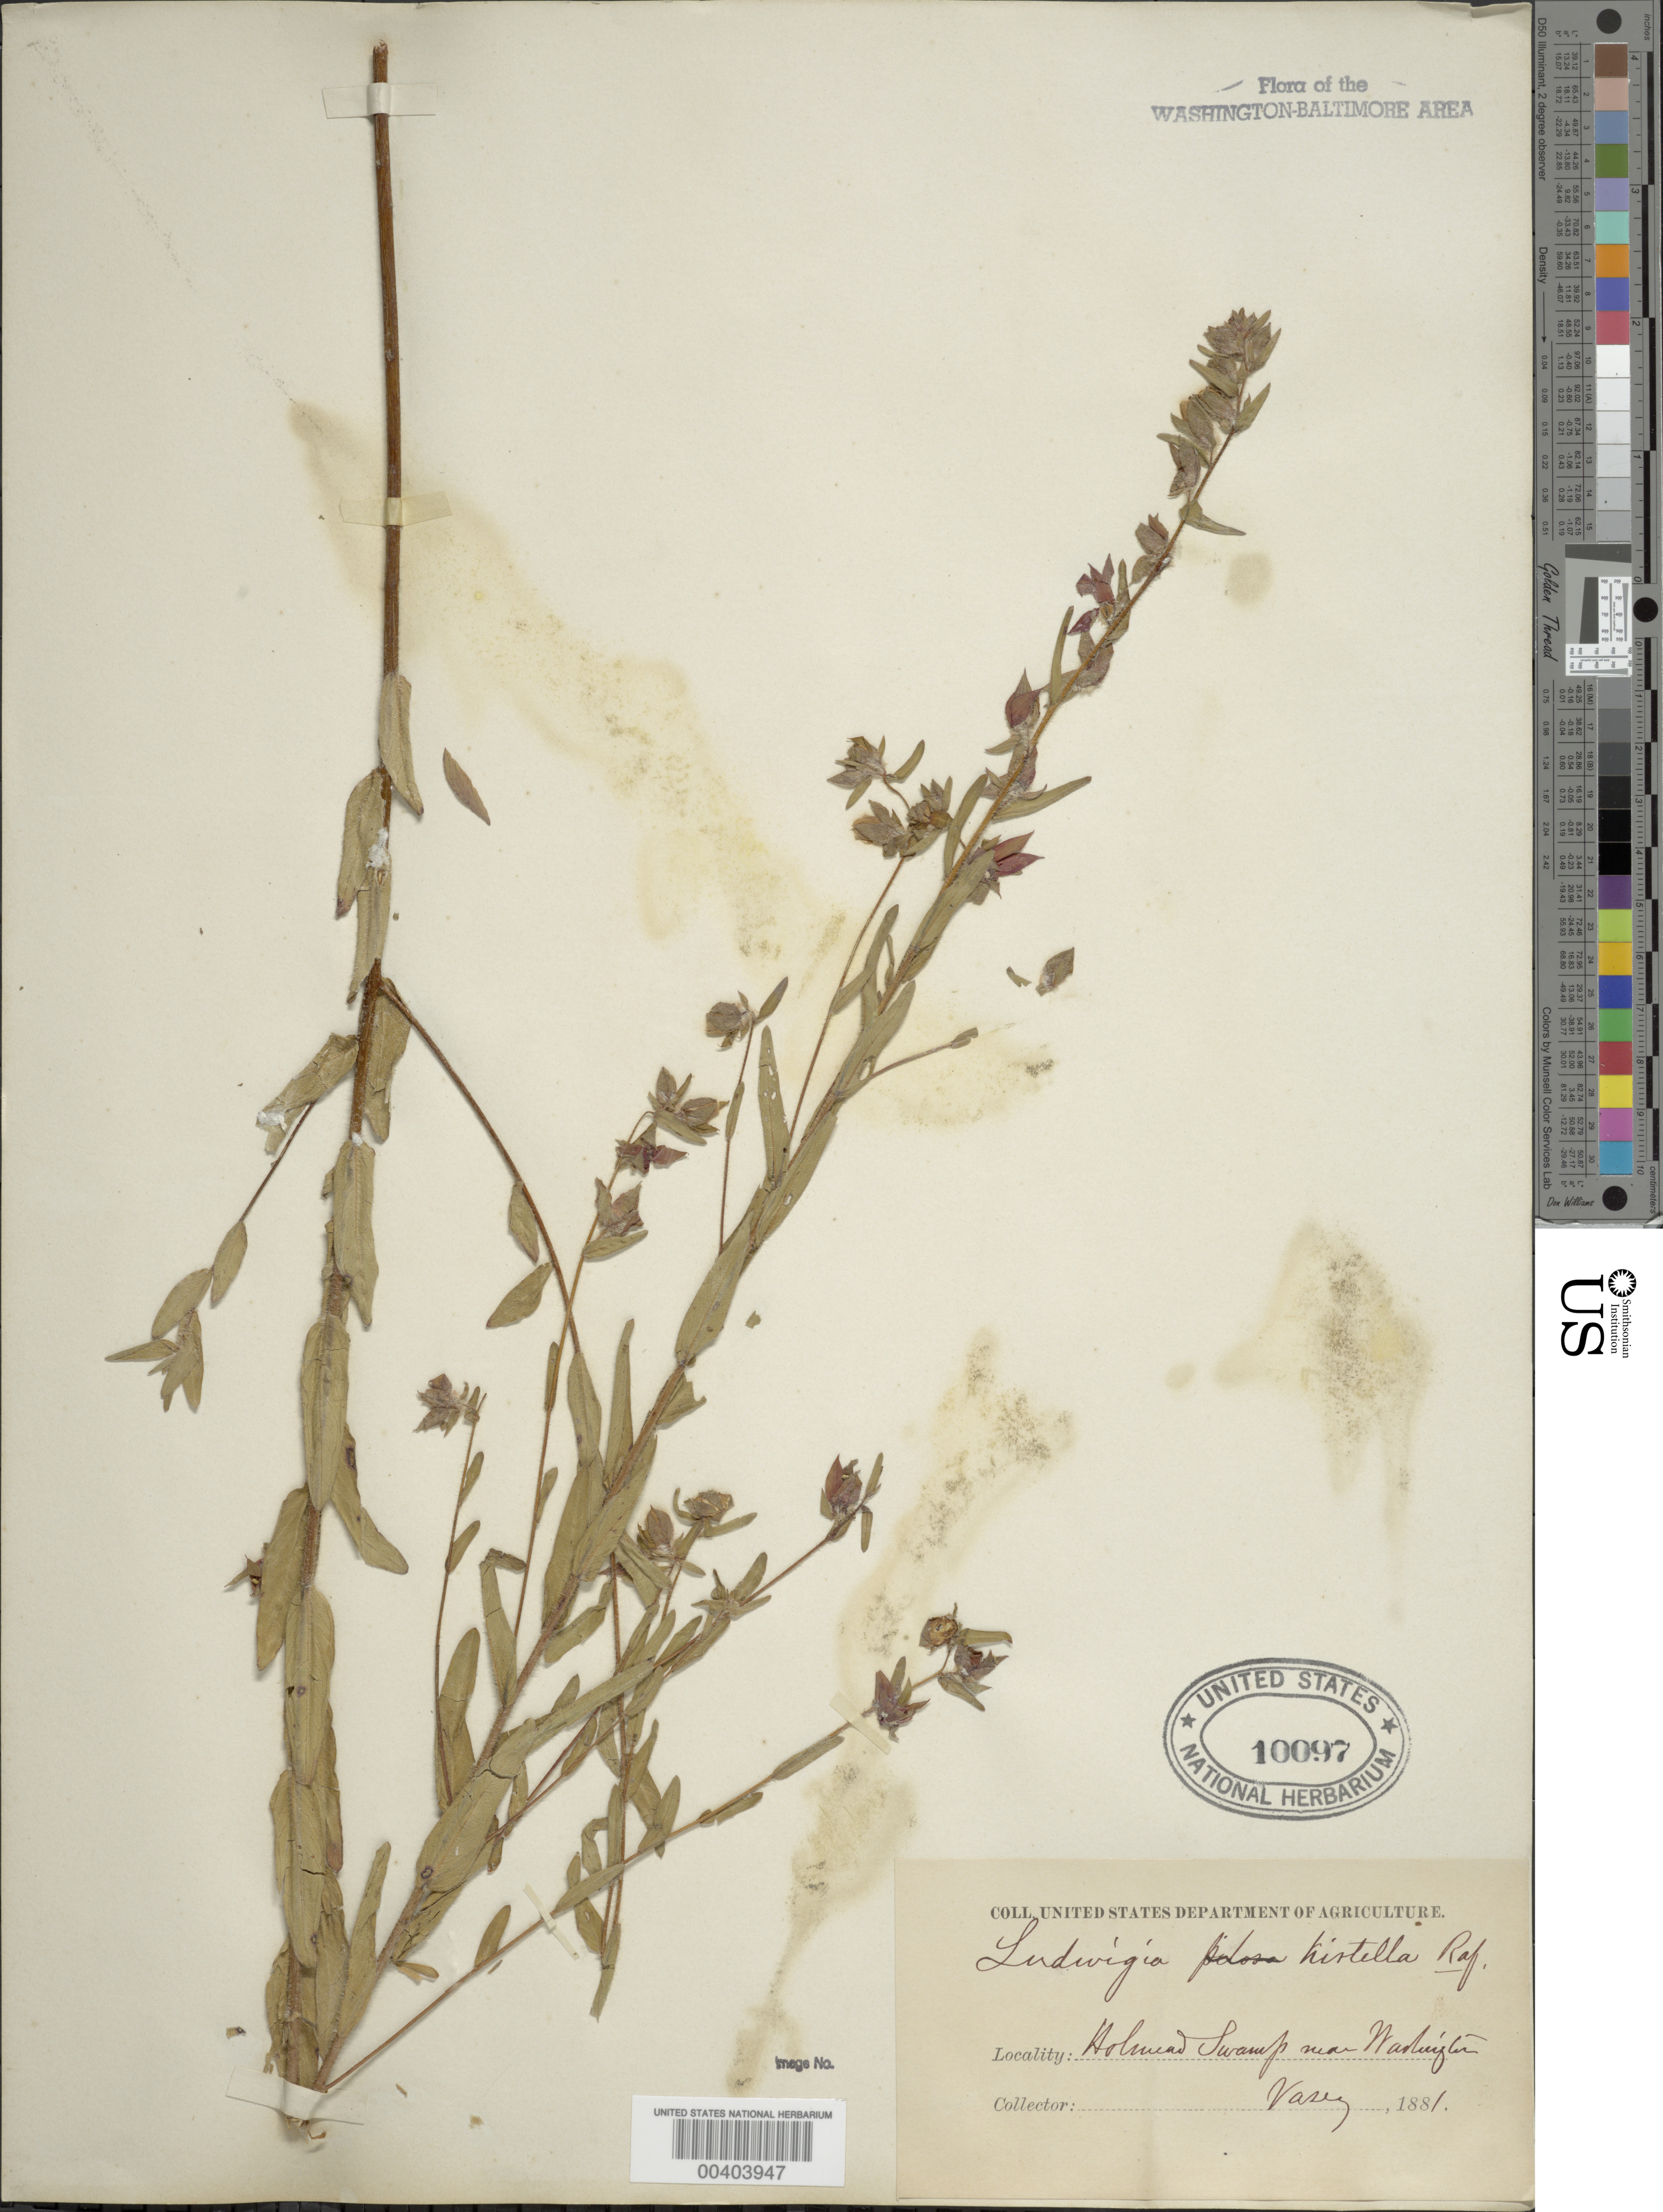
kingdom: Plantae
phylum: Tracheophyta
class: Magnoliopsida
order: Myrtales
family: Onagraceae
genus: Ludwigia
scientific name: Ludwigia hirtella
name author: Raf.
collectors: G. Vasey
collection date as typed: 1881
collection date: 1881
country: United States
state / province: District of Columbia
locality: Holmead Swamp Rock Creek Park and Vicinity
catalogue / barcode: US 10097